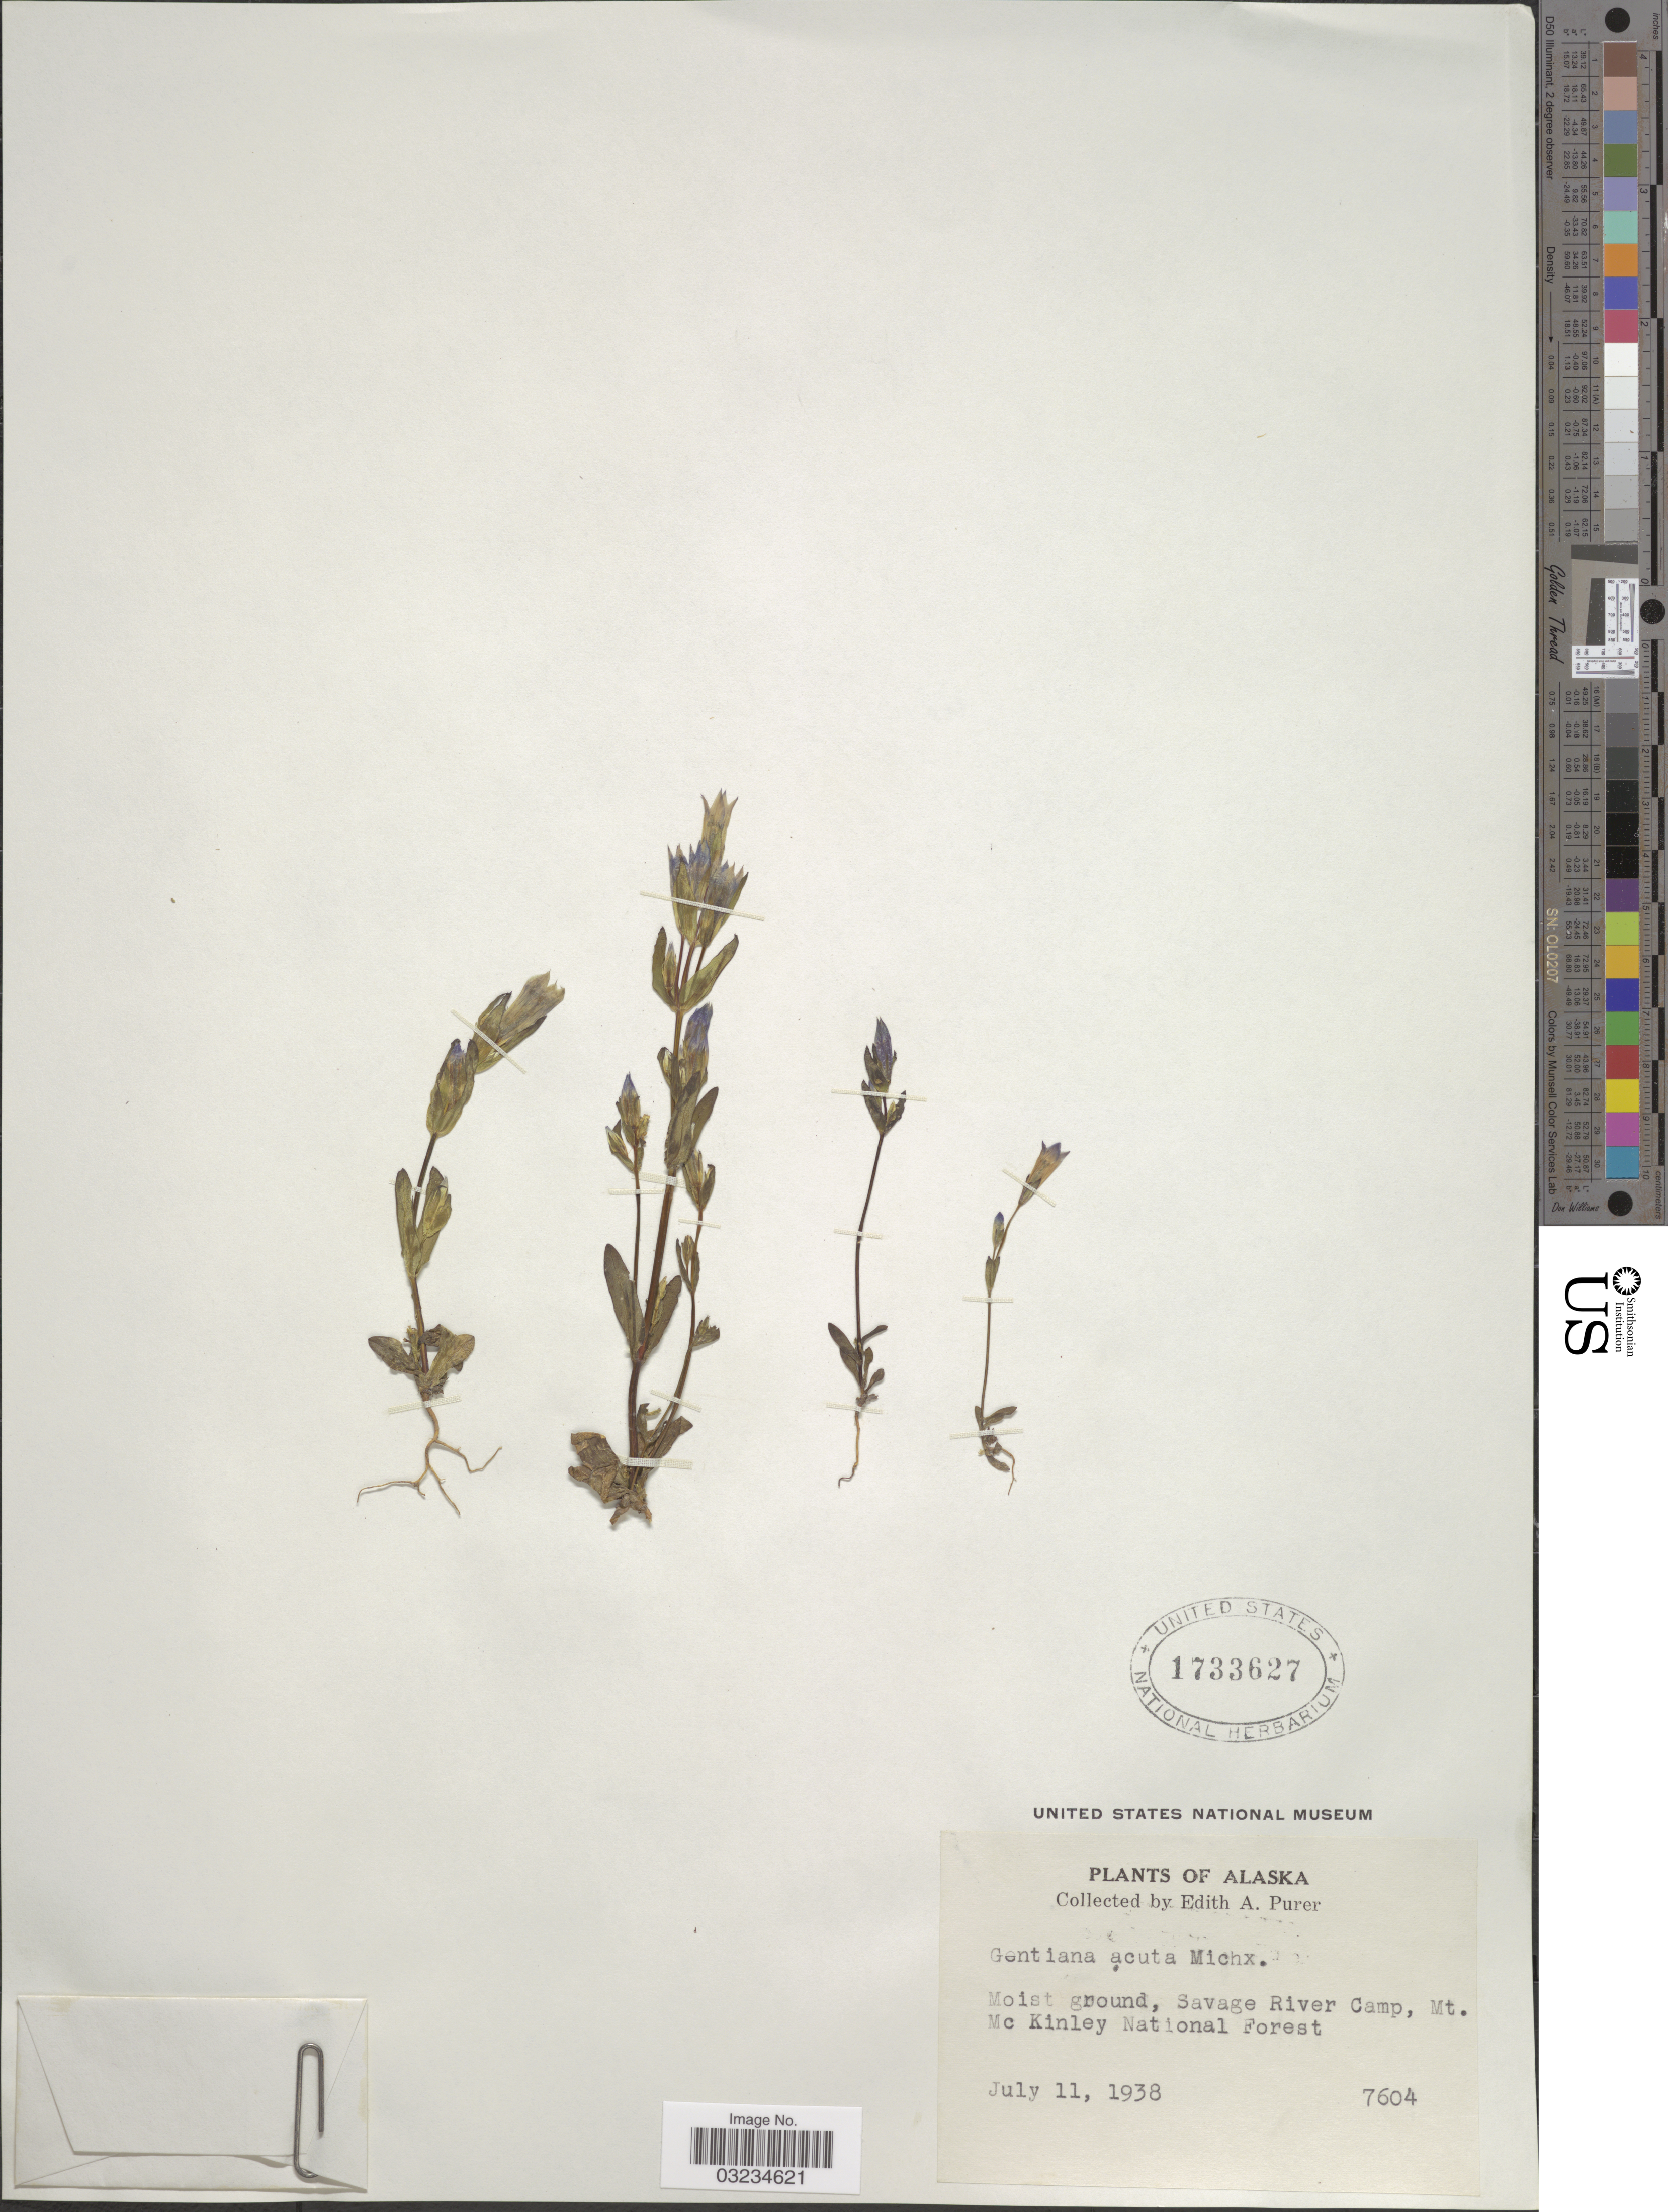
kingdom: Plantae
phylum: Tracheophyta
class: Magnoliopsida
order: Gentianales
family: Gentianaceae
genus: Gentiana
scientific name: Gentiana propinqua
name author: Richards.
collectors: E. Purer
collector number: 7604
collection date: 1938-07-11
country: United States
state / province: Alaska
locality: Moist ground, Savage River Camp, Mt. Mc Kinley National Forest.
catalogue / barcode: US 1733627